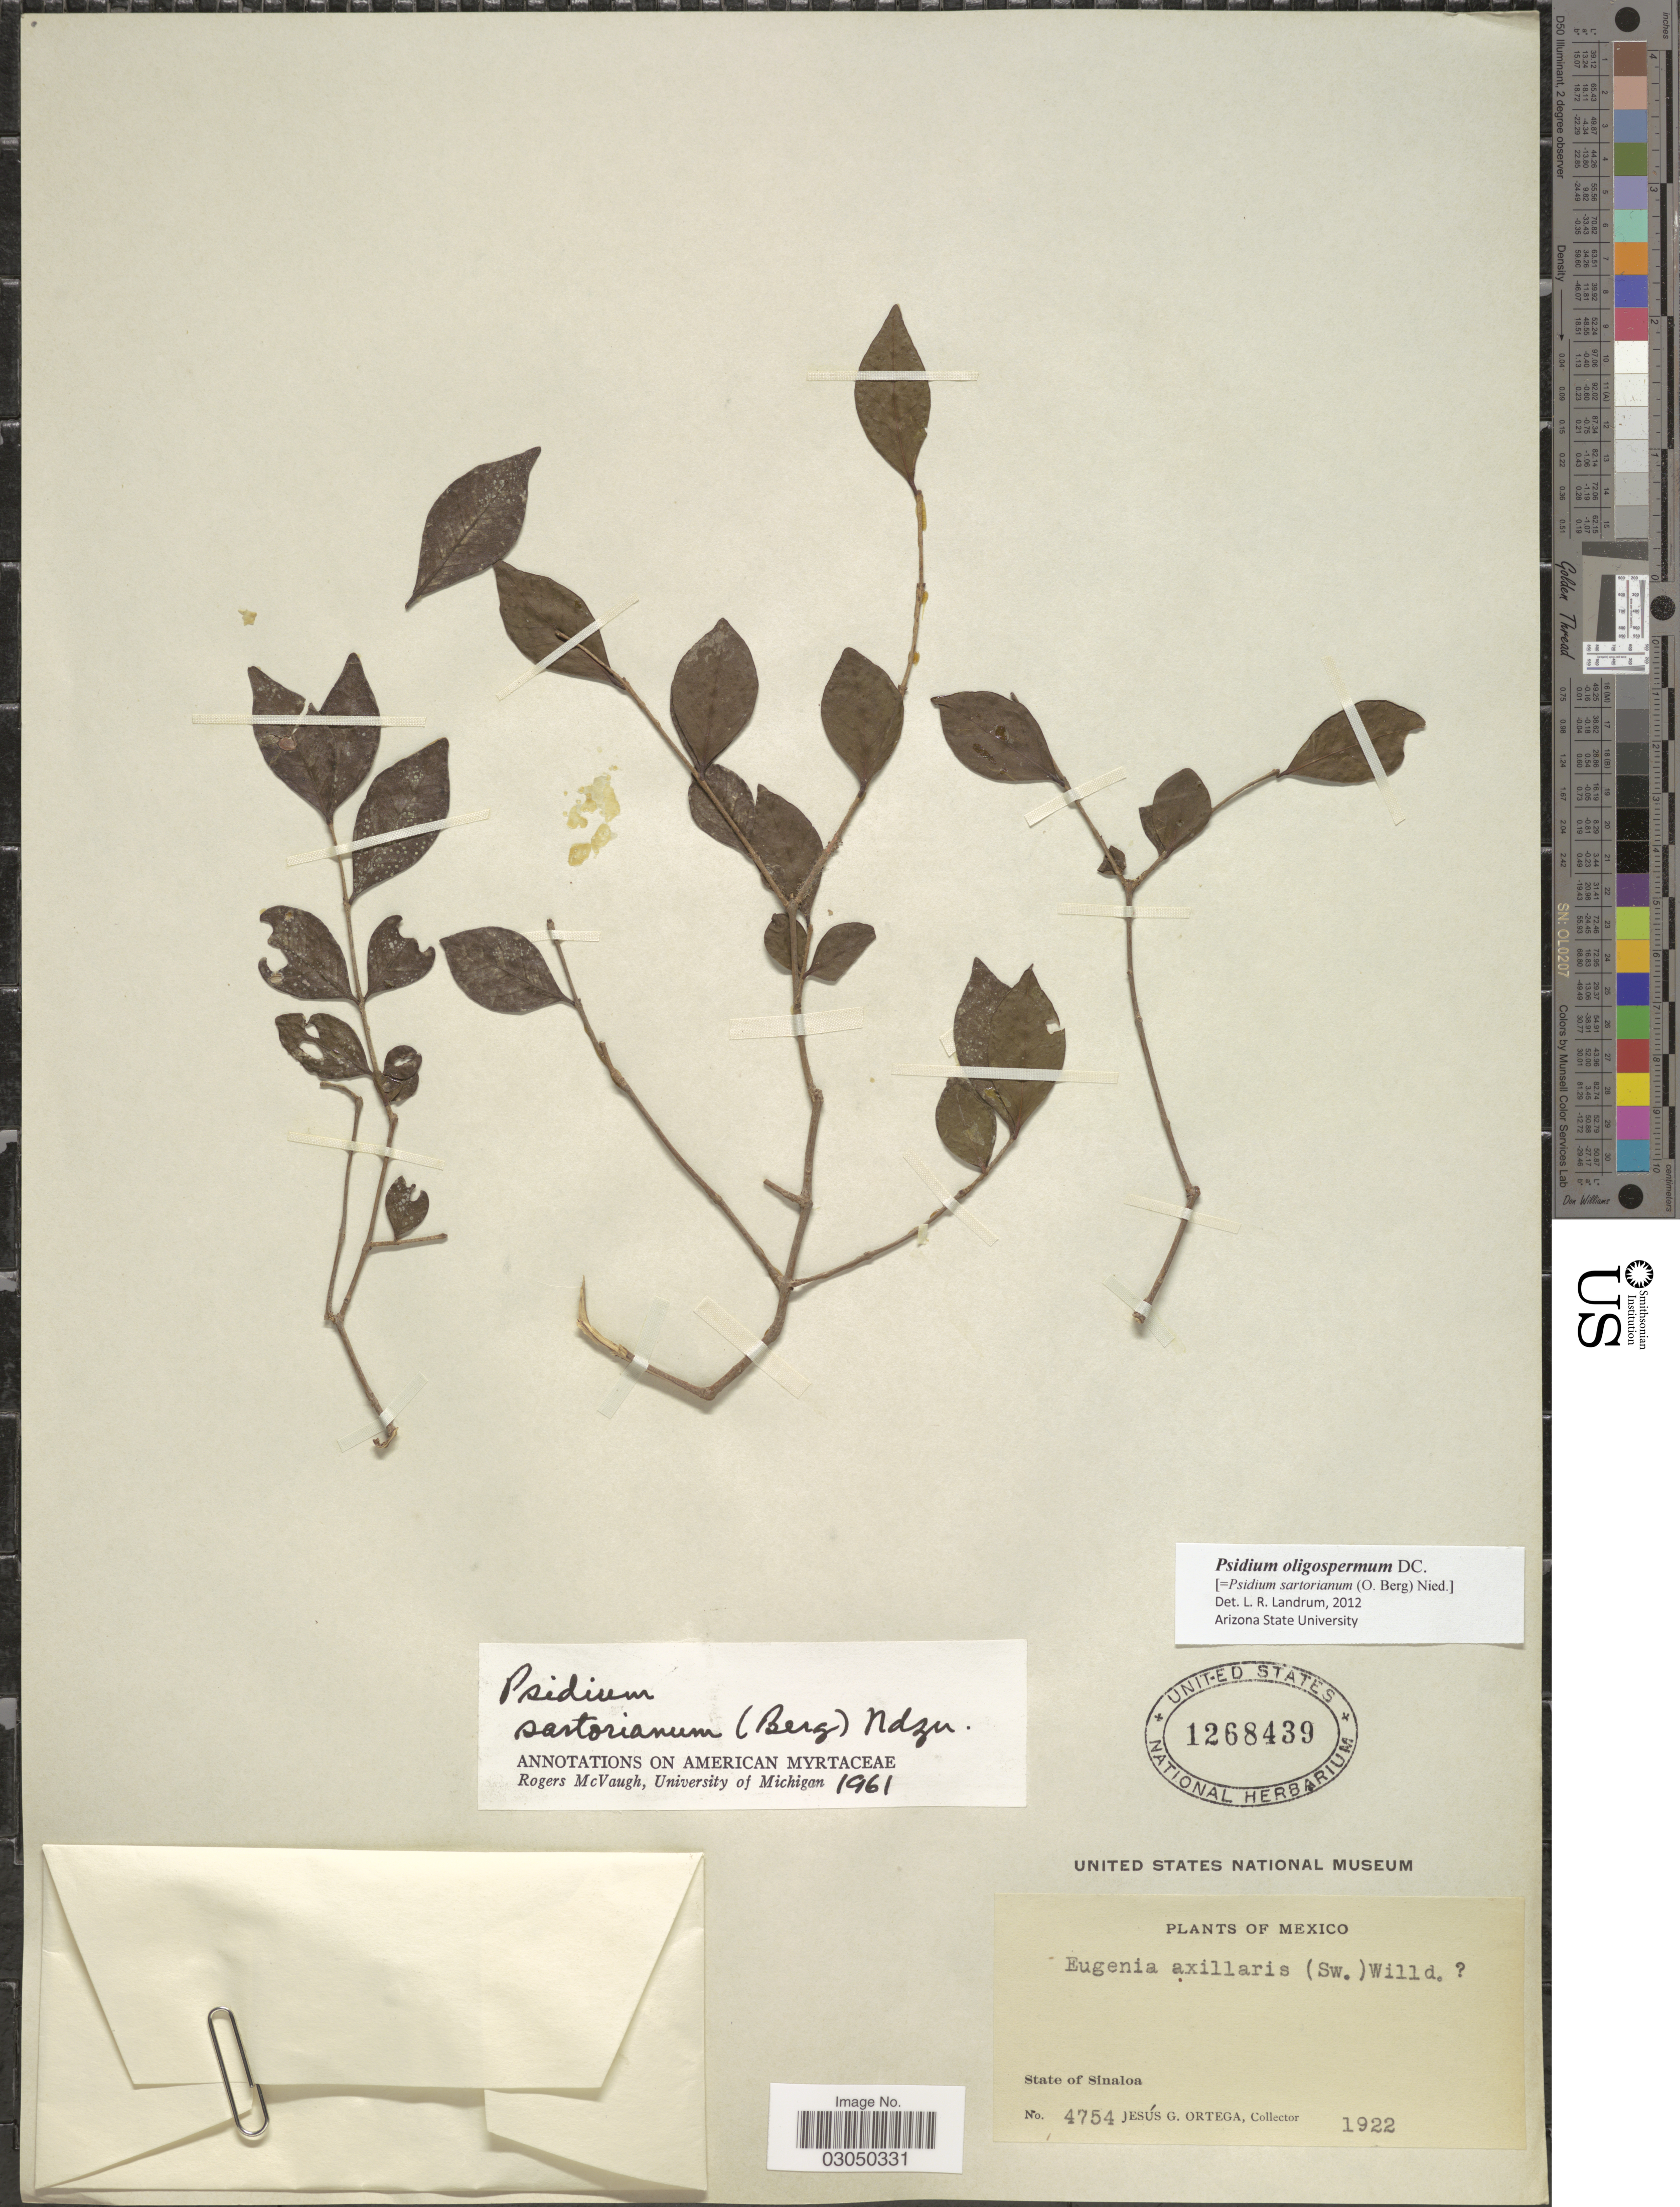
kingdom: Plantae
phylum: Tracheophyta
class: Magnoliopsida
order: Myrtales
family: Myrtaceae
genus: Psidium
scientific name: Psidium oligospermum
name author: Mart. ex DC.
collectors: J. Ortega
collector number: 4754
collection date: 1922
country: Mexico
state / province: Sinaloa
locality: State of Sinaloa.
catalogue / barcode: US 1268439